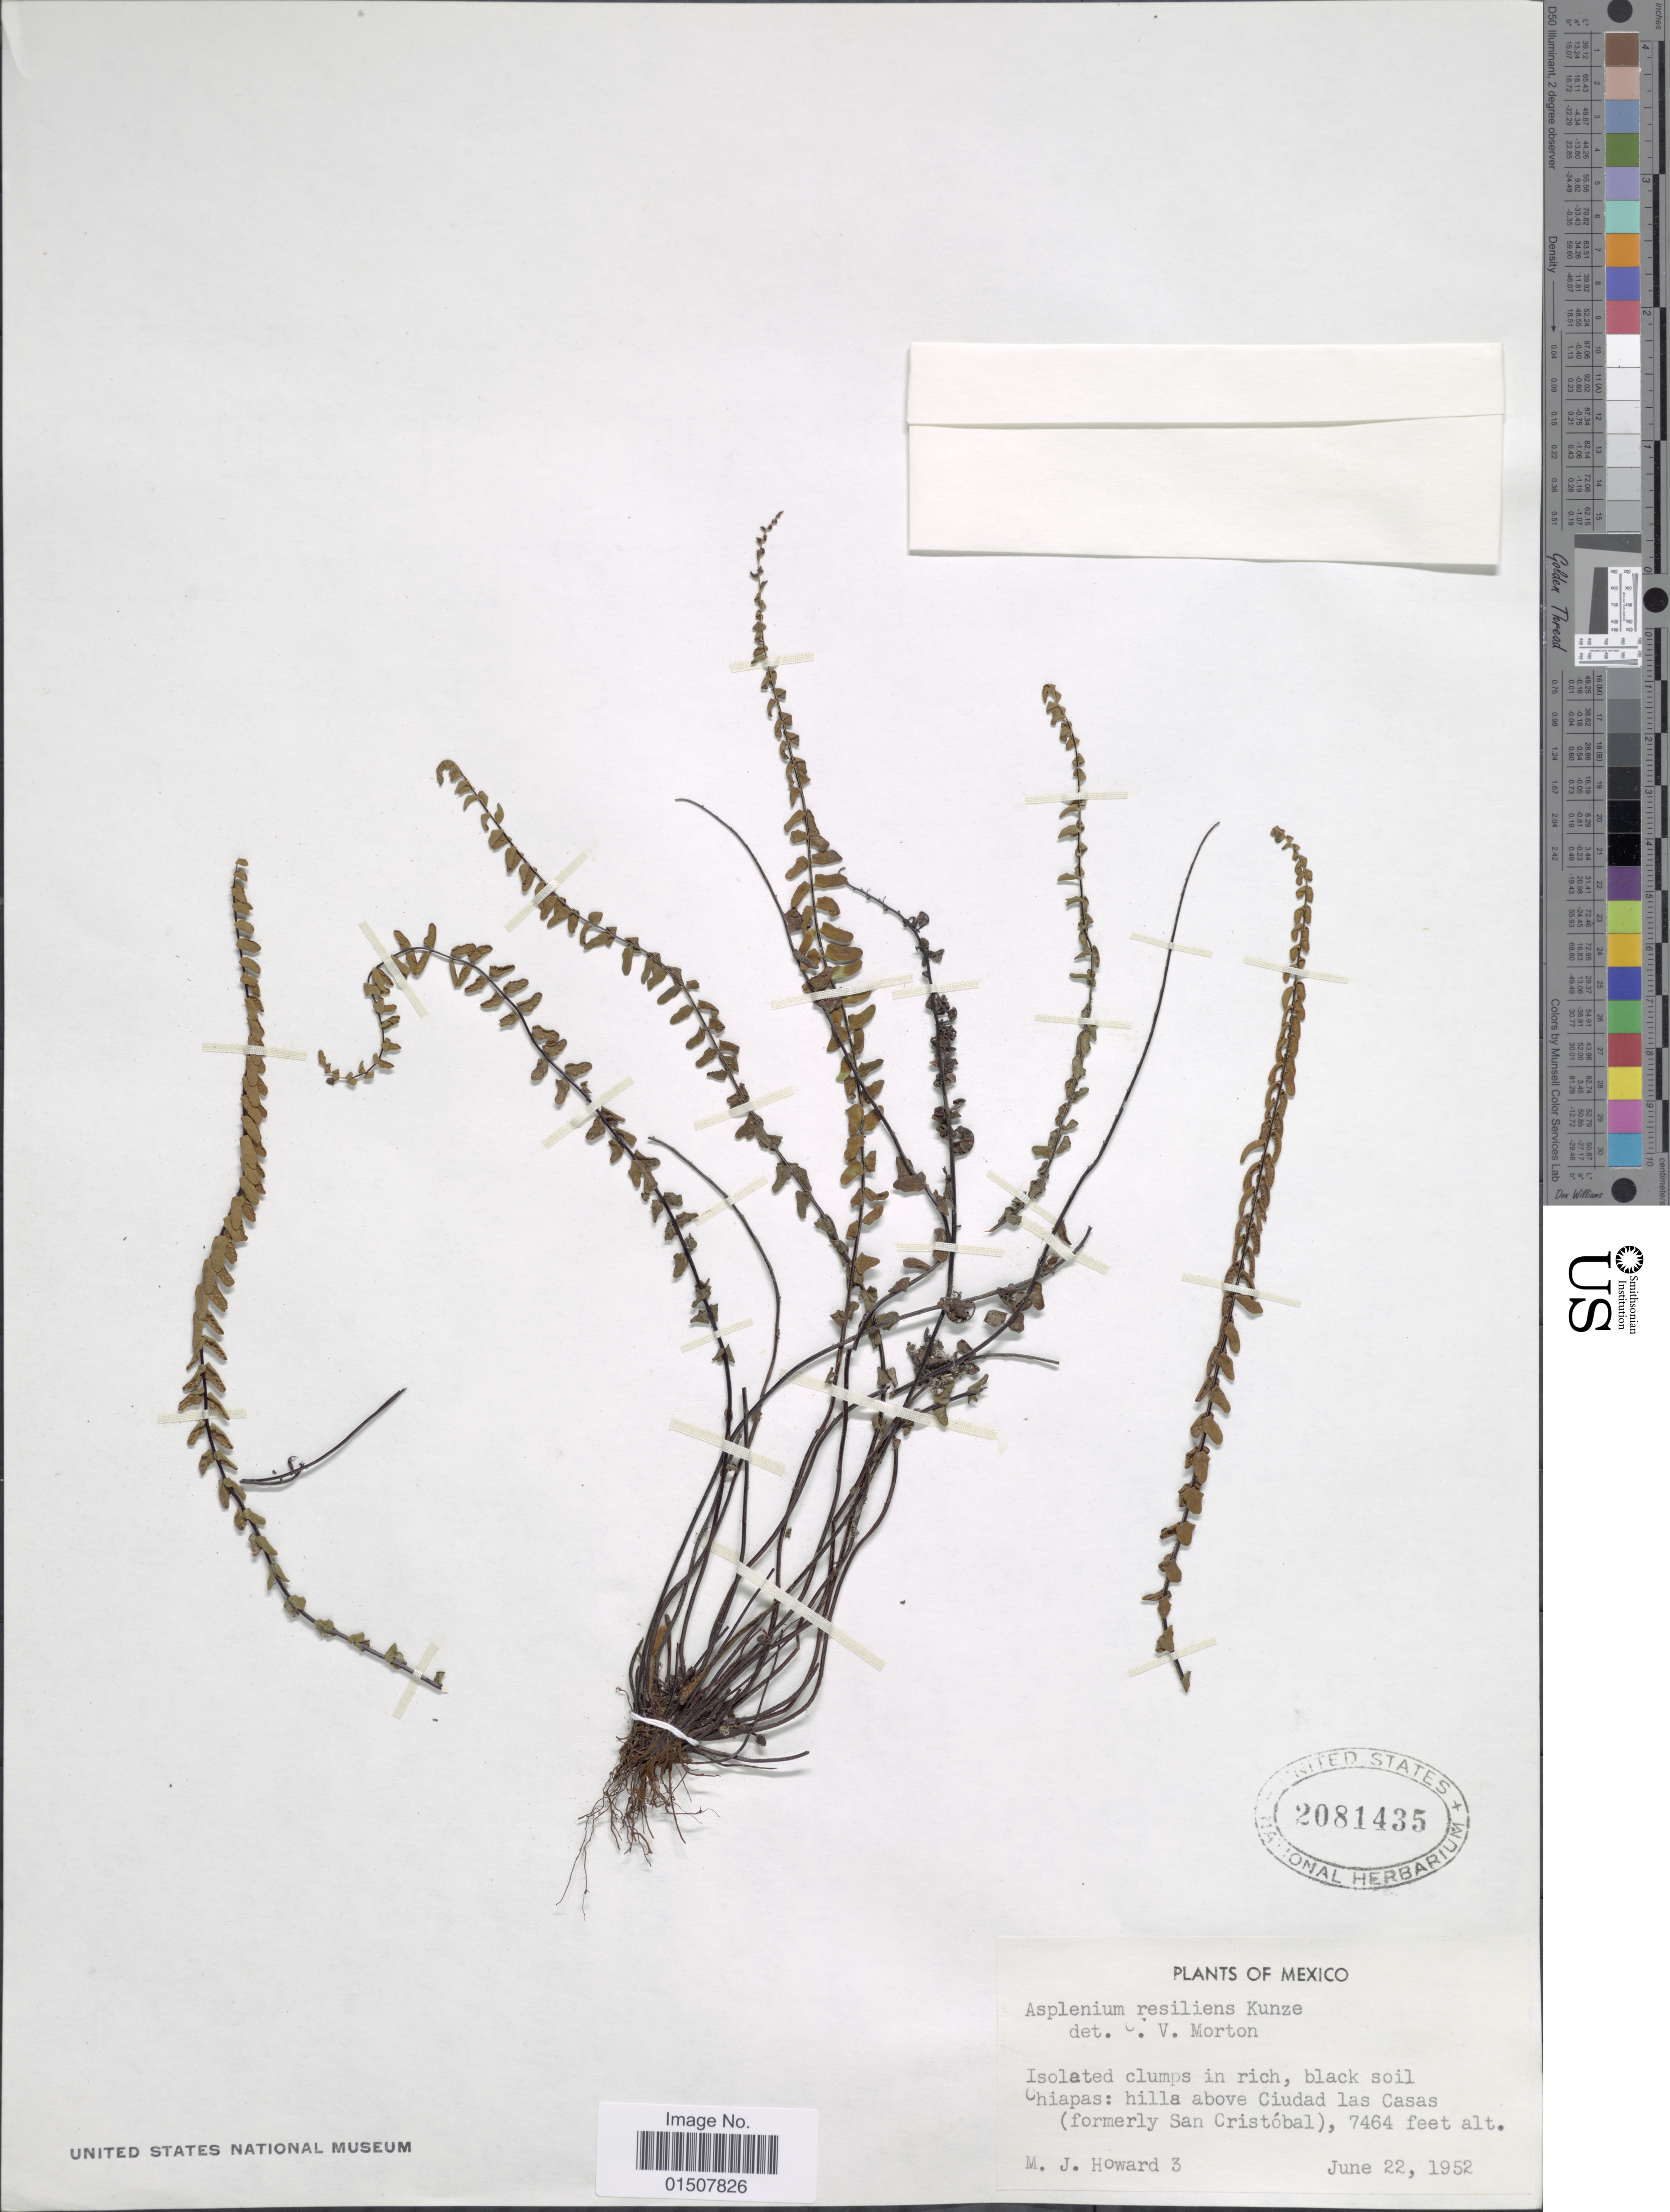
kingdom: Plantae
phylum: Tracheophyta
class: Polypodiopsida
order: Polypodiales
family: Aspleniaceae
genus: Asplenium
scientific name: Asplenium resiliens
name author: Kunze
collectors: M. Howard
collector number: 3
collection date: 1952-06-22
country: Mexico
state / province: Chiapas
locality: Chiapas: hills above Ciudad las Casas ( formerly San Cristobal) .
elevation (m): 2275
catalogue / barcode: US 2081435